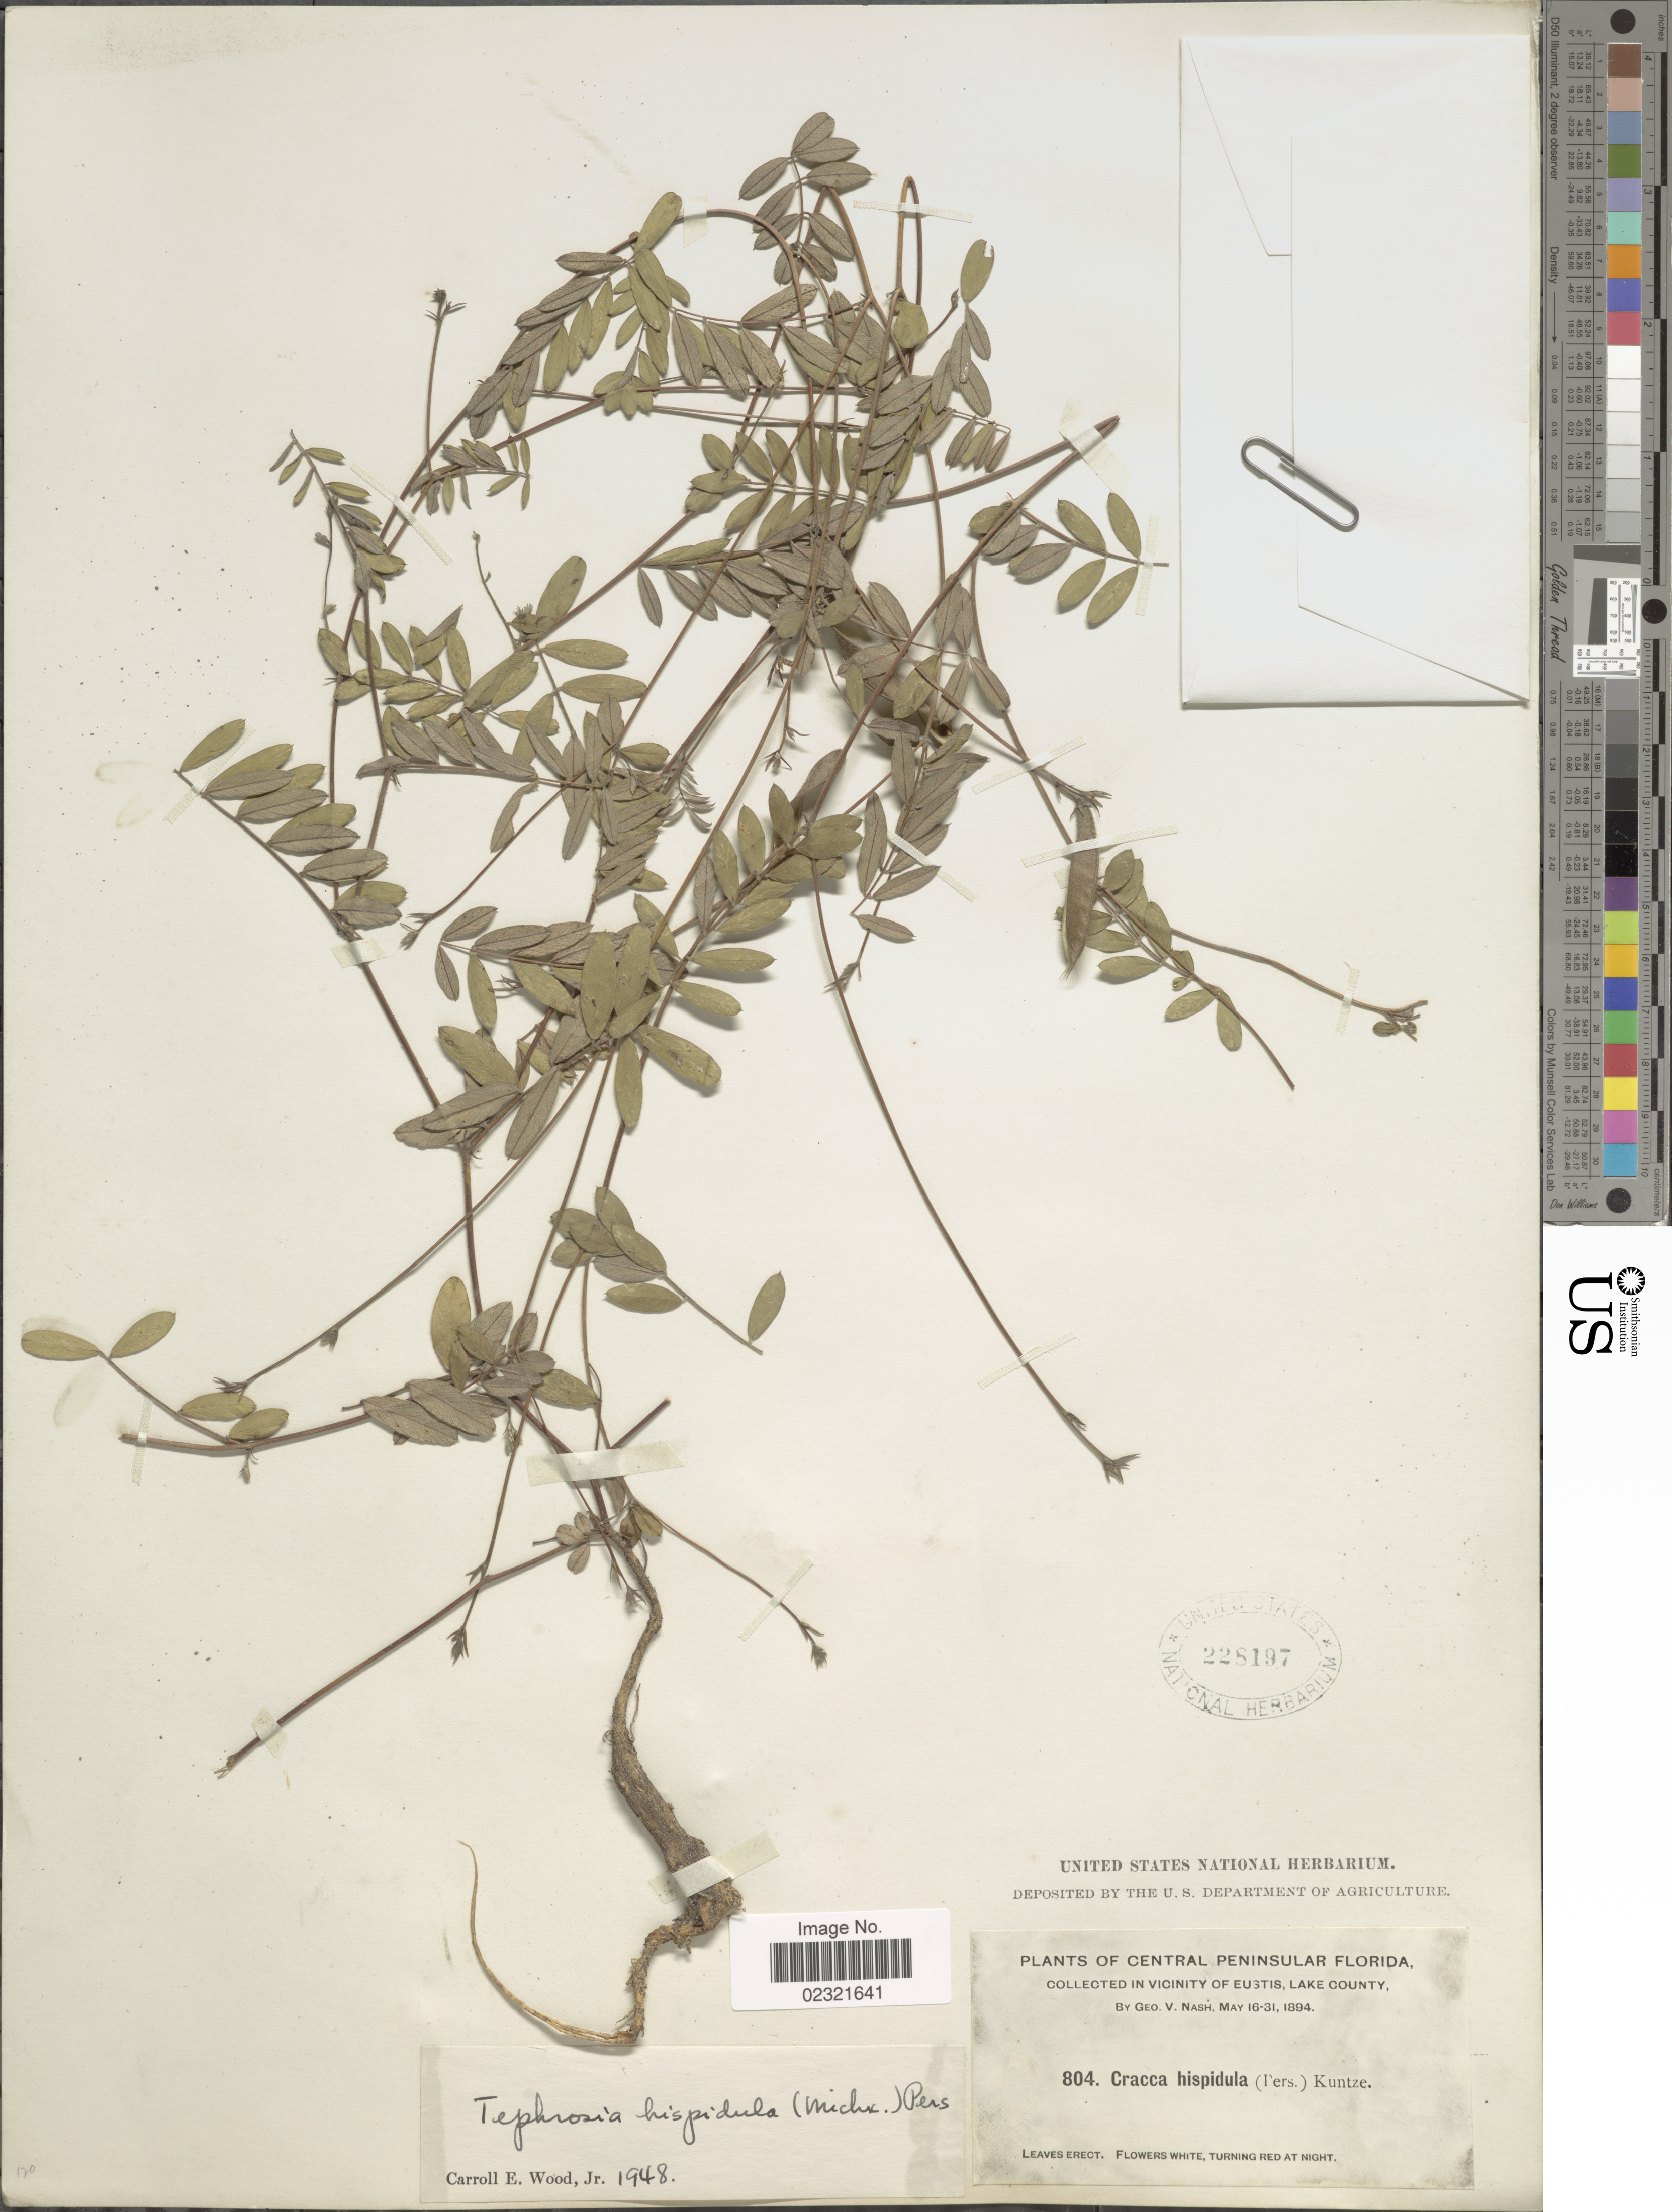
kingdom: Plantae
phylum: Tracheophyta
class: Magnoliopsida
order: Fabales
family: Fabaceae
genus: Tephrosia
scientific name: Tephrosia hispidula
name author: (Michx.) Pers.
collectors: G. V. Nash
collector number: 804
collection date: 1894-05-16/1894-05-31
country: United States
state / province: Florida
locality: Central of Peninsular Florida, in Vicinity of Eustis, Lake County, Leaves Erct, Flowers White, Turning At Night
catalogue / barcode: US 228197